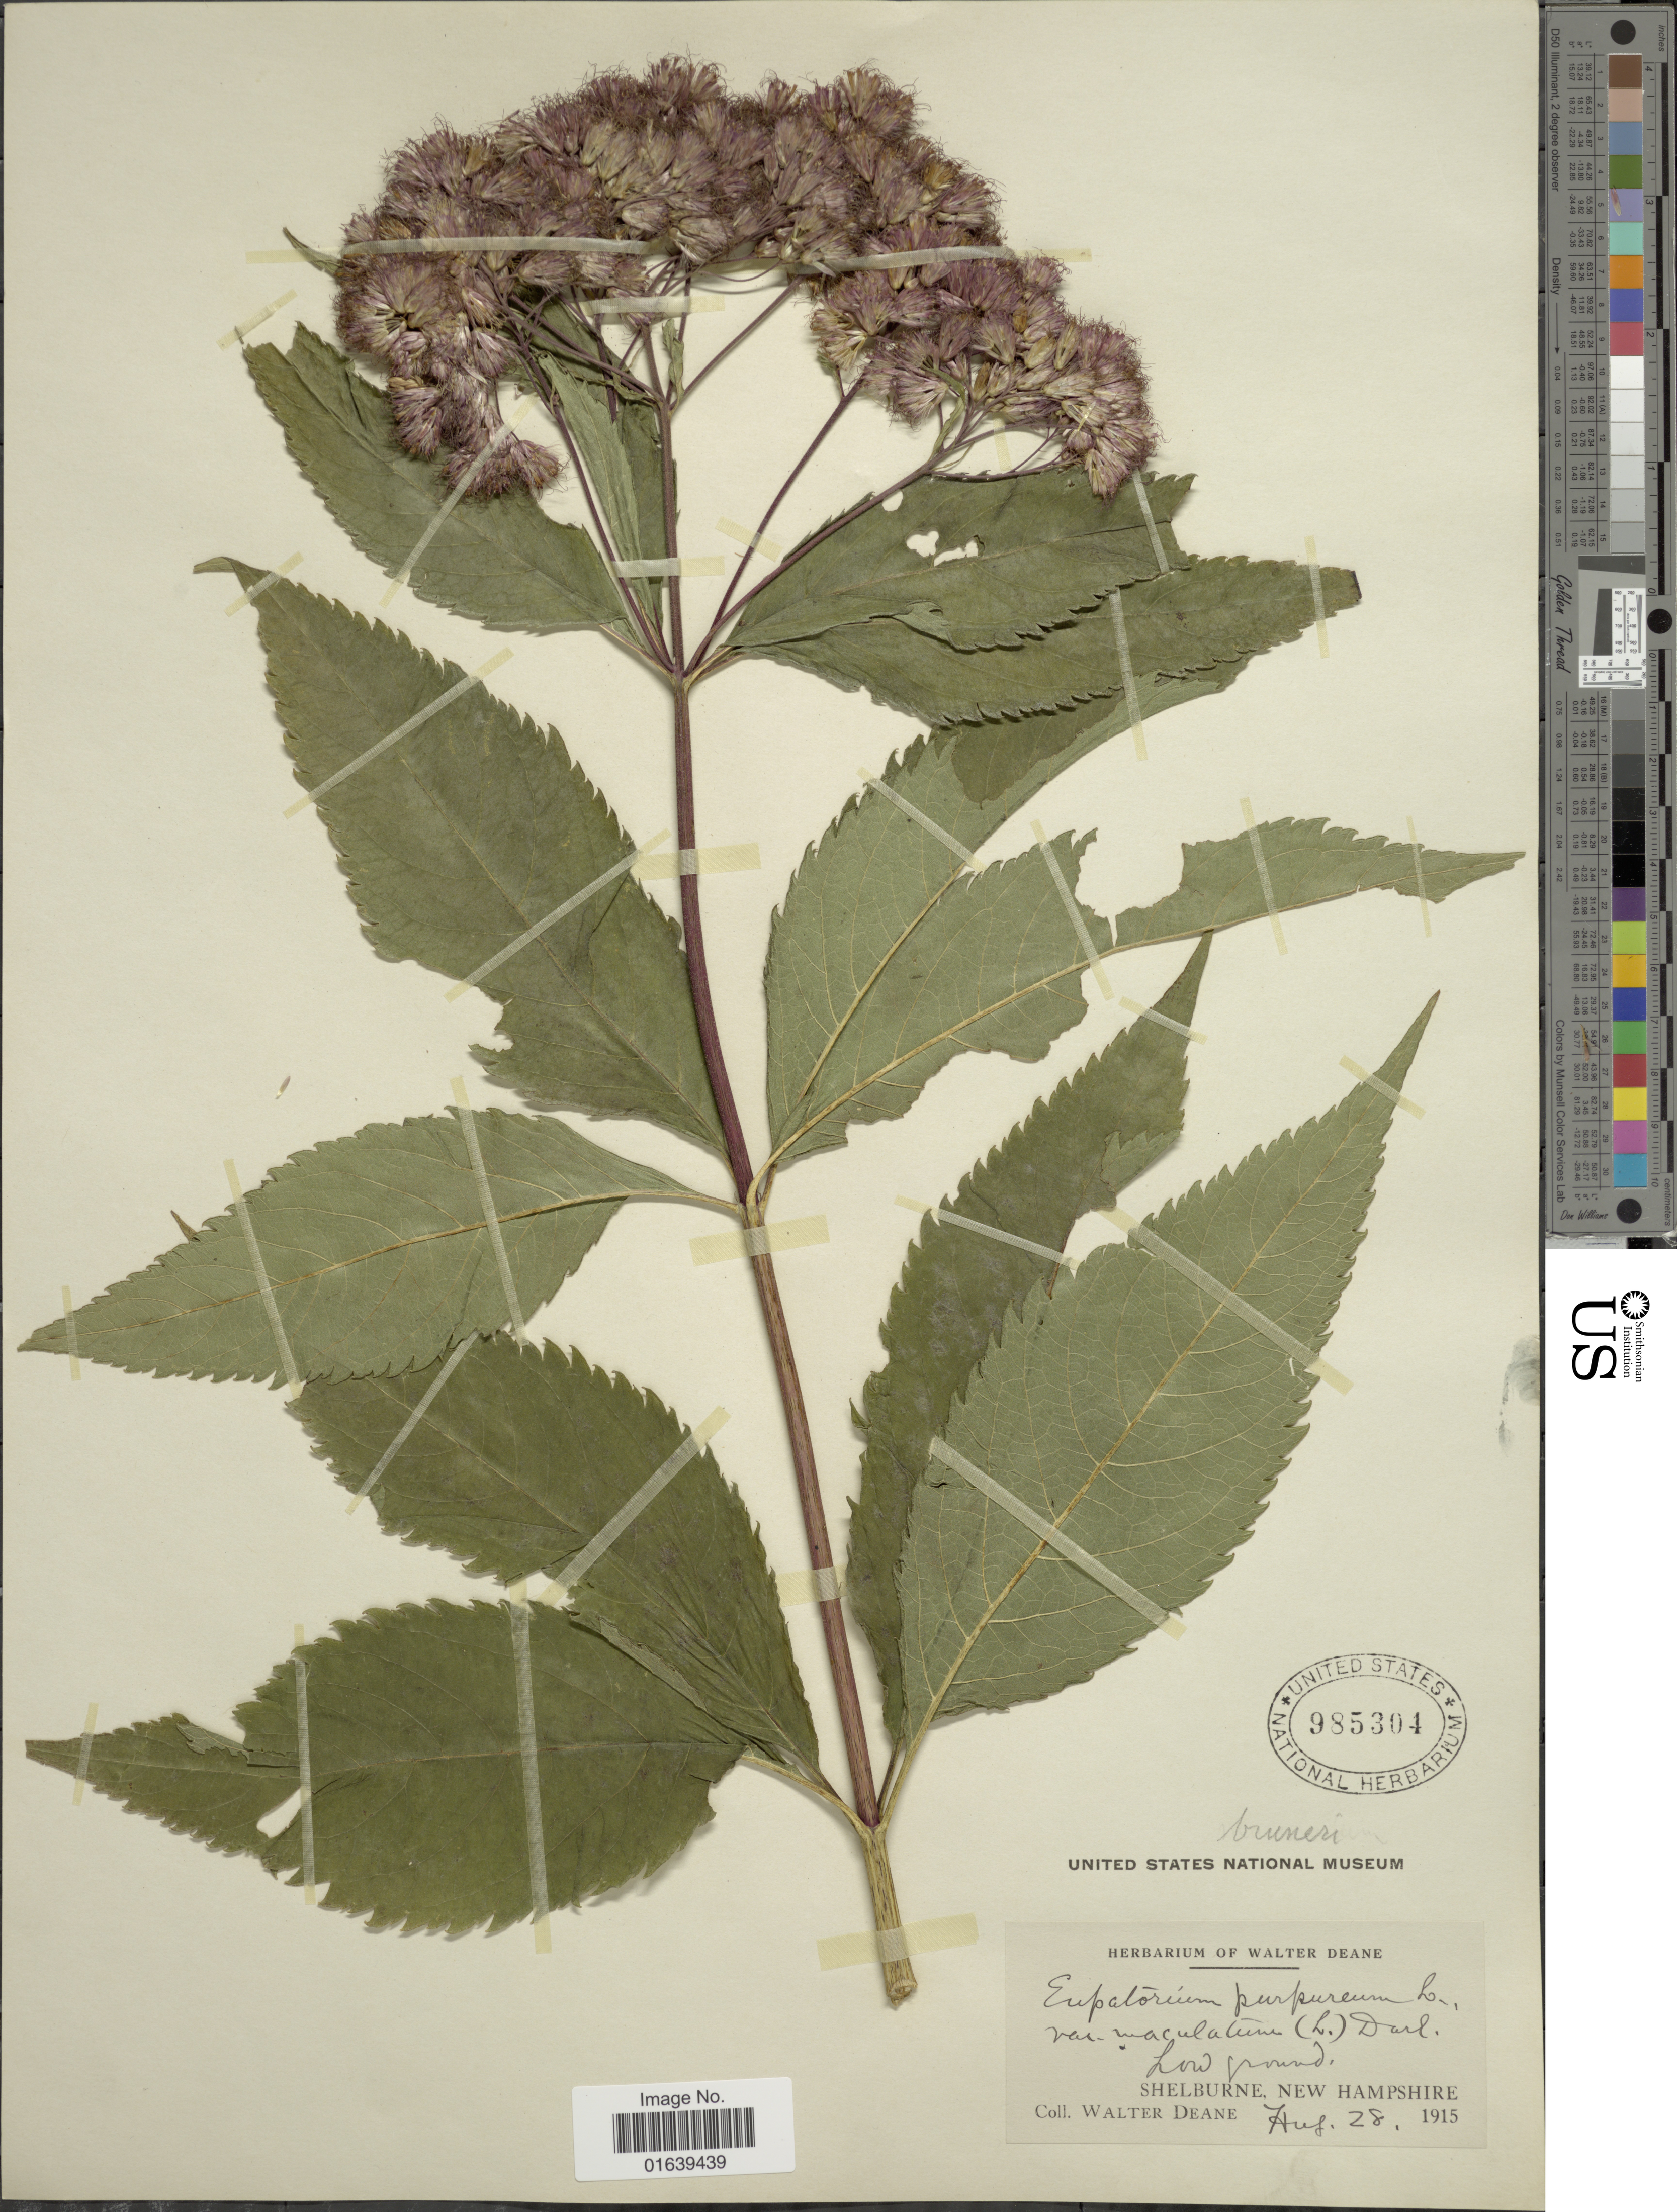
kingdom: Plantae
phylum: Tracheophyta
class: Magnoliopsida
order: Asterales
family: Asteraceae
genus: Eupatorium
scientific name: Eupatorium maculatum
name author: L.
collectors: W. Deane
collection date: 1915-08-28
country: United States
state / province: New Hampshire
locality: Shelburne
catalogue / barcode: US 985304